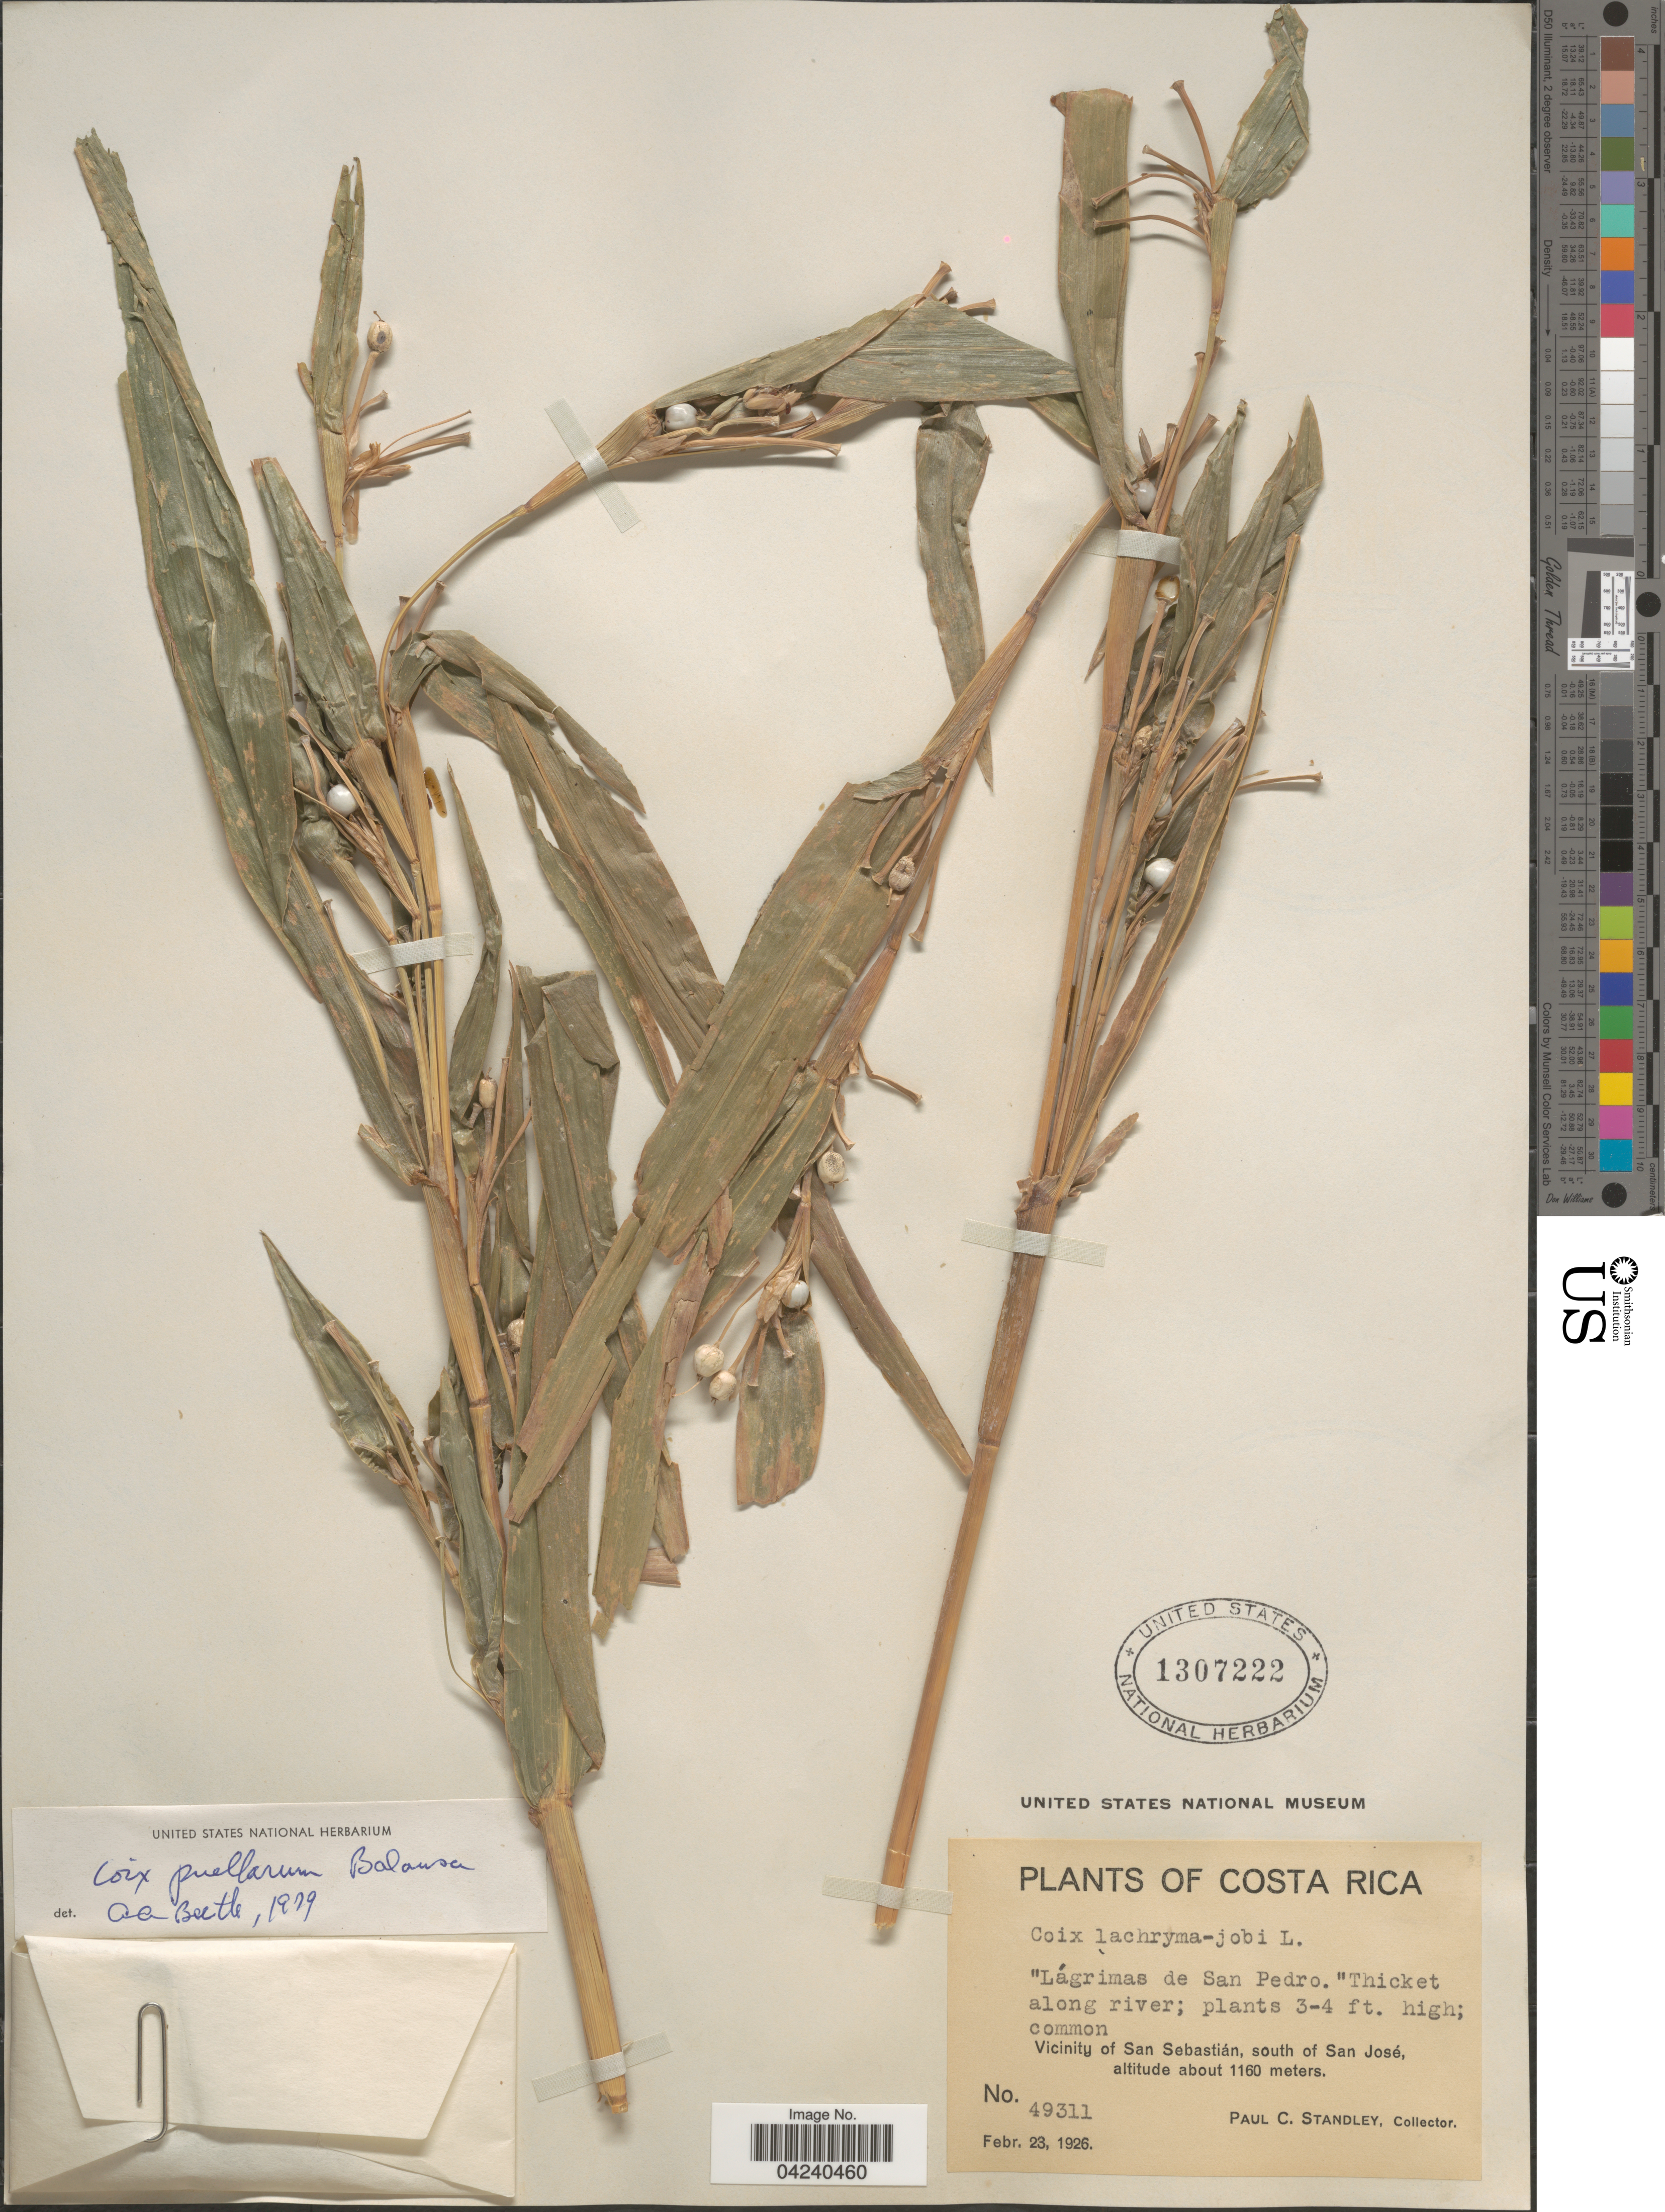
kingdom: Plantae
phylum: Tracheophyta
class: Liliopsida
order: Poales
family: Poaceae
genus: Coix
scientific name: Coix lacryma-jobi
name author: L.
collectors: P. C. Standley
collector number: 49311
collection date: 1926-02-23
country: Costa Rica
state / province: San José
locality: Thicket along river. Vicinity of San Sebastián, south of San José.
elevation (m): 1160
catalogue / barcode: US 1307222